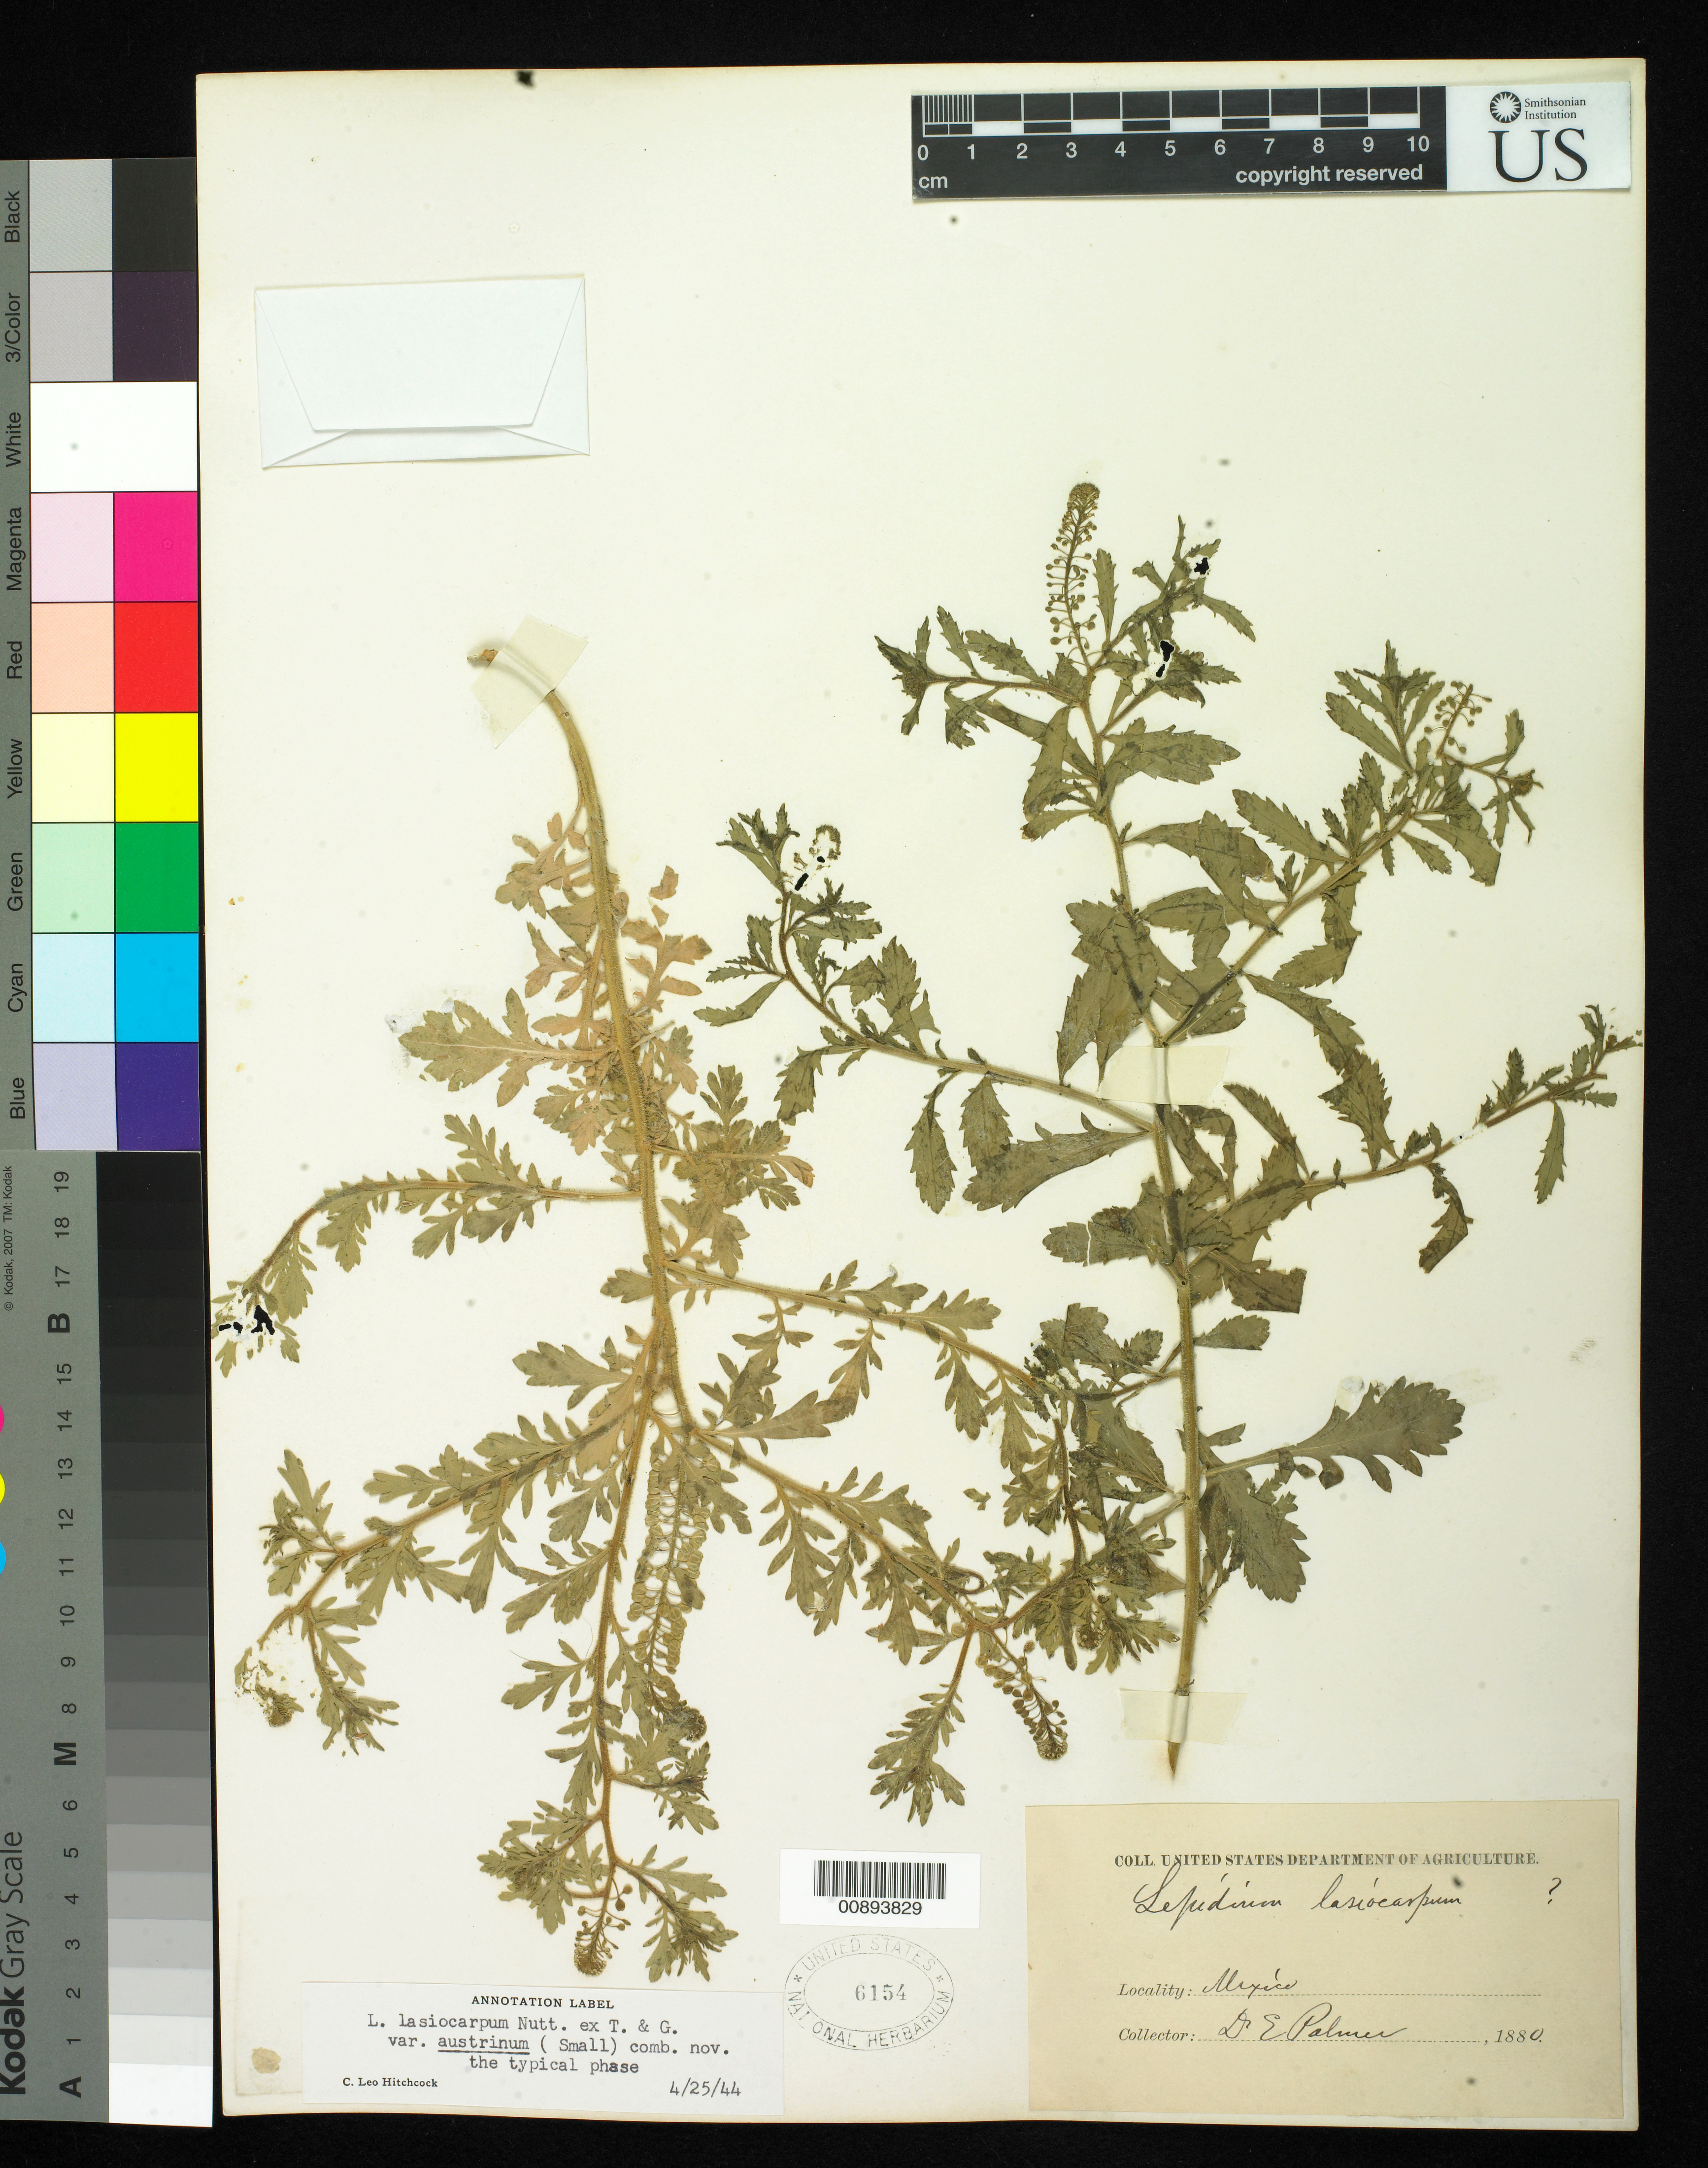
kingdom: Plantae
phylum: Tracheophyta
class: Magnoliopsida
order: Brassicales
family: Brassicaceae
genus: Lepidium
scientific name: Lepidium lasiocarpum var. austrinum (Small) C.L. Hitchc. ined.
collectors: E. Palmer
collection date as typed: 1880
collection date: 1880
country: Mexico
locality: Mexico.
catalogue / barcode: US 6154